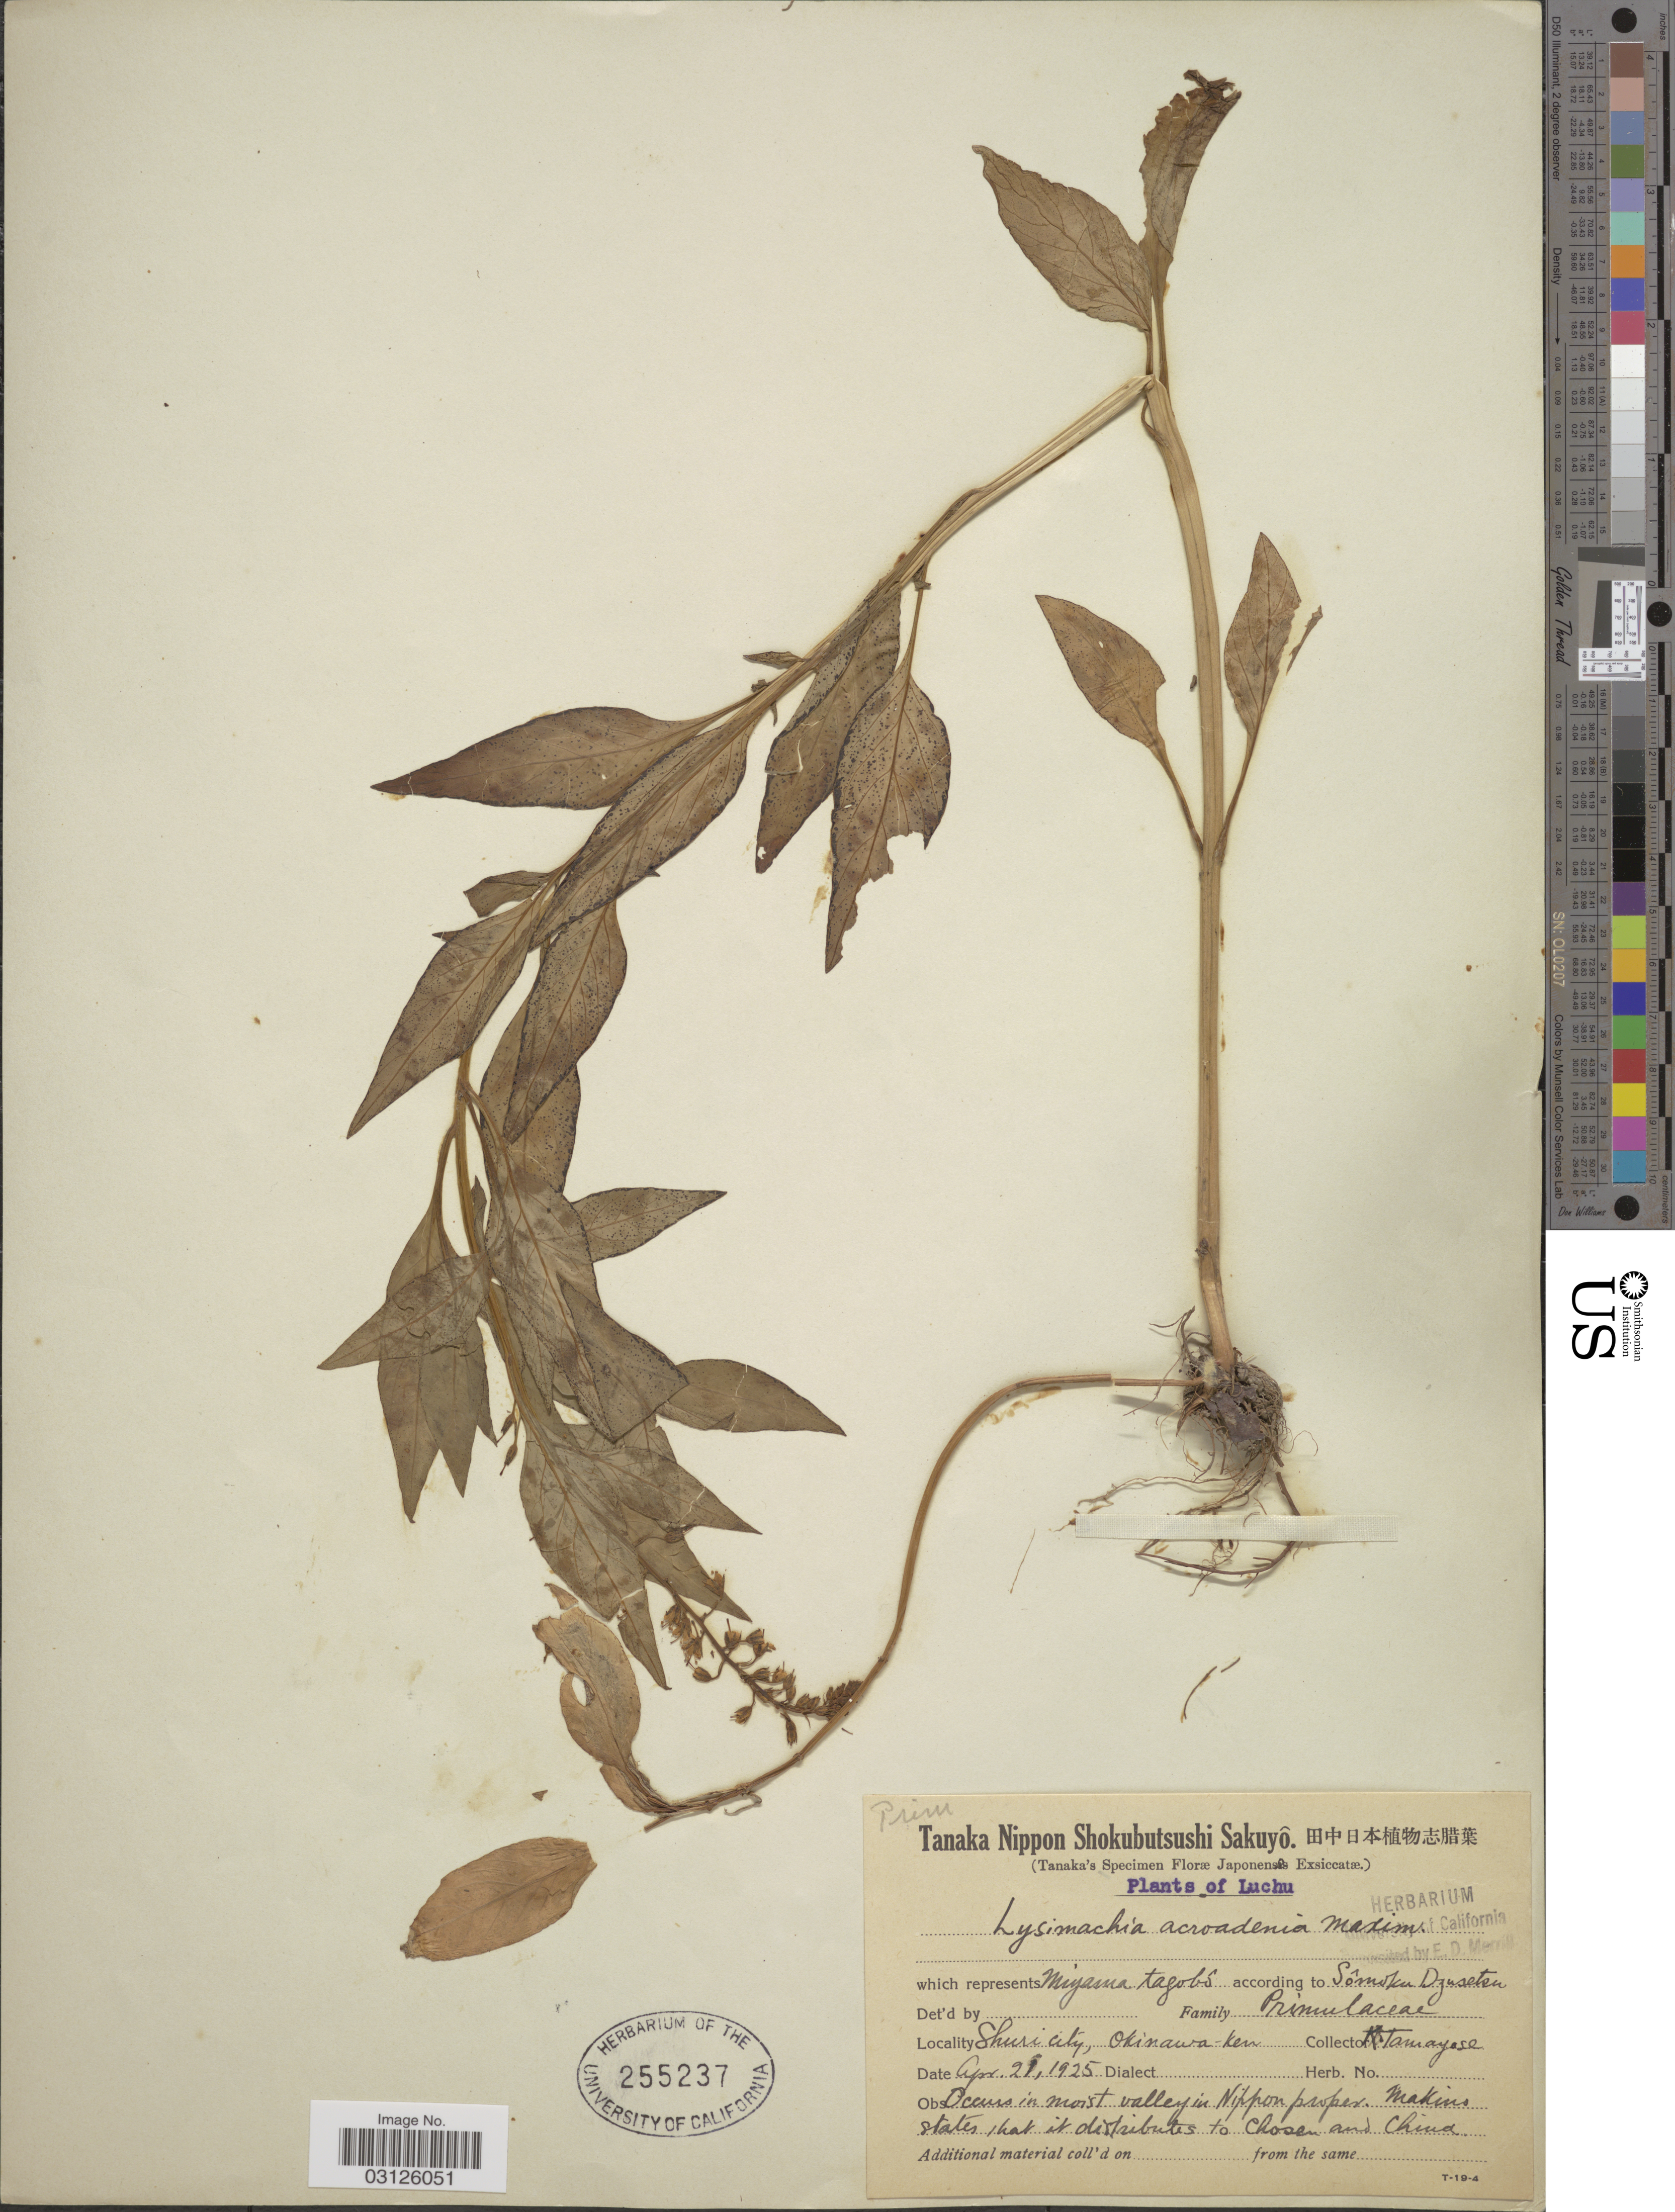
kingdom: Plantae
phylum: Tracheophyta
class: Magnoliopsida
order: Ericales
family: Primulaceae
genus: Lysimachia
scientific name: Lysimachia acroadenia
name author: Maxim.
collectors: K. Tamayose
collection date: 1925-04-21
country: Japan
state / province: Okinawa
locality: Luchu. Shuri city, Okinawa-ken.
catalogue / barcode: US 255237